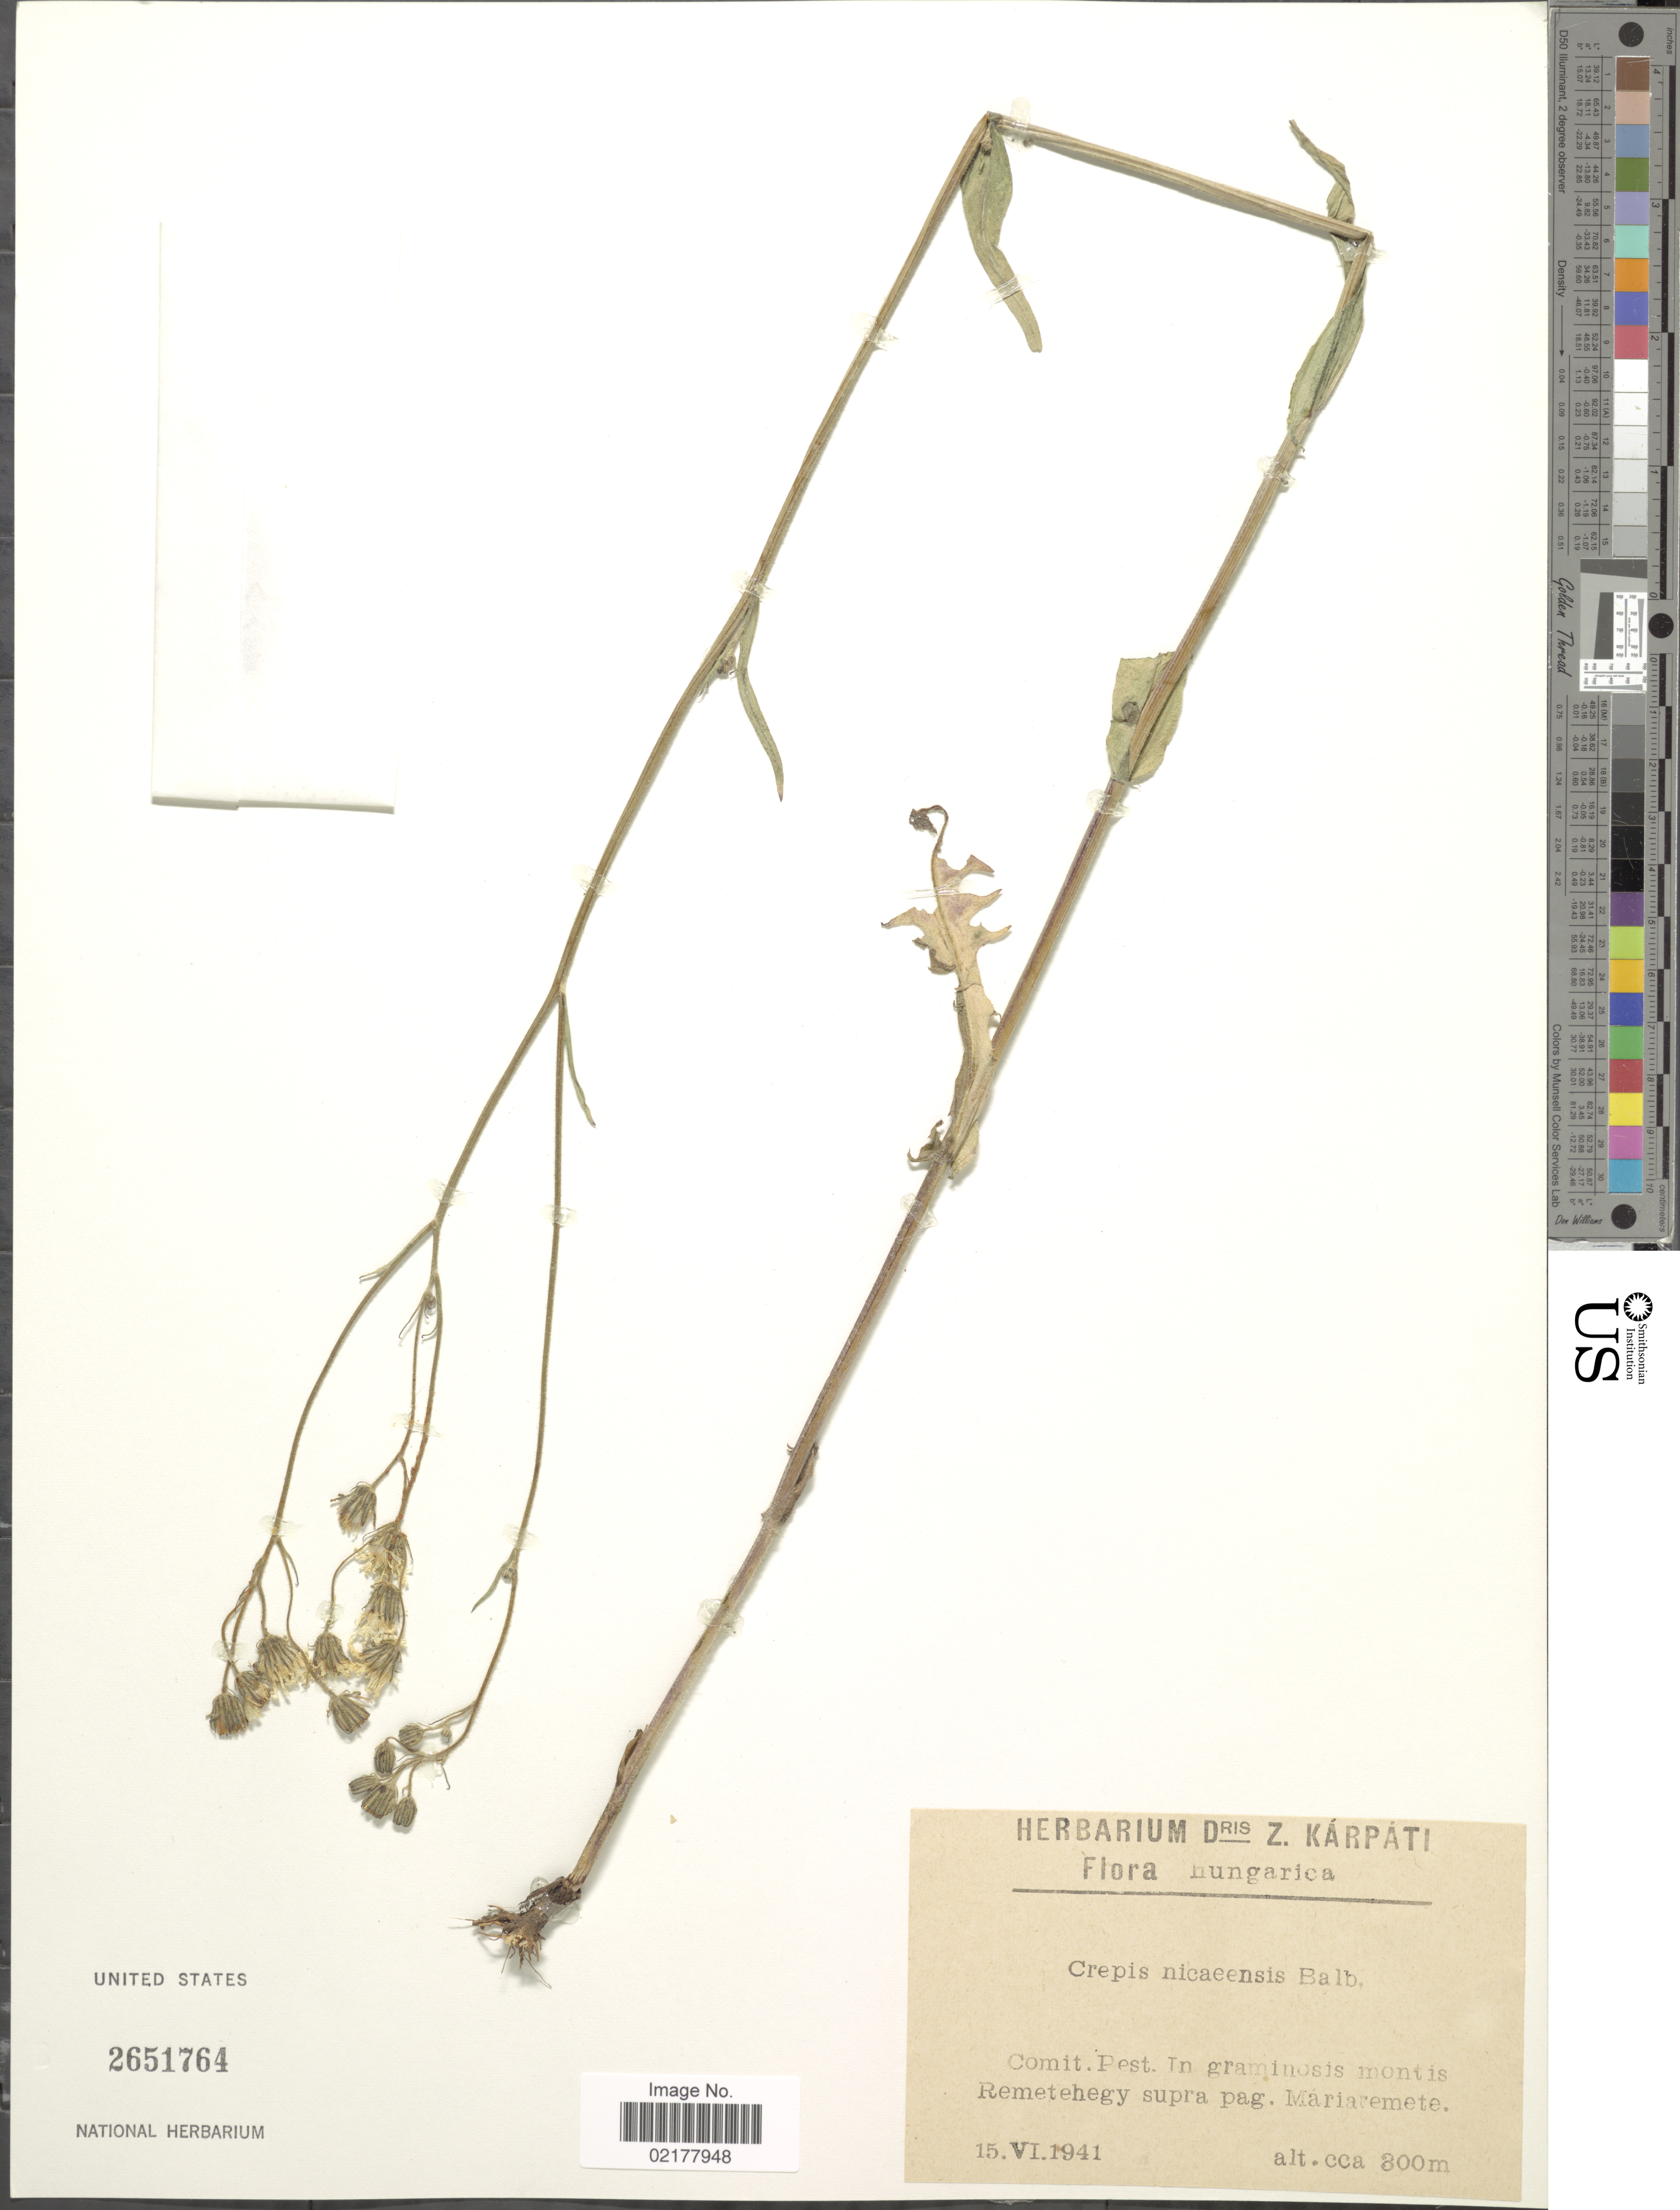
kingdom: Plantae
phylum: Tracheophyta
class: Magnoliopsida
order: Asterales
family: Asteraceae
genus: Crepis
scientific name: Crepis nicaeensis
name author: Balb.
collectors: ex herb. Dris Z. Karpati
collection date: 1941-06-15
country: Hungary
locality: Comit. Pest. In graminosis montis Remetehegy supra pag. Mariaremete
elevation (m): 800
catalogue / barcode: US 2651764